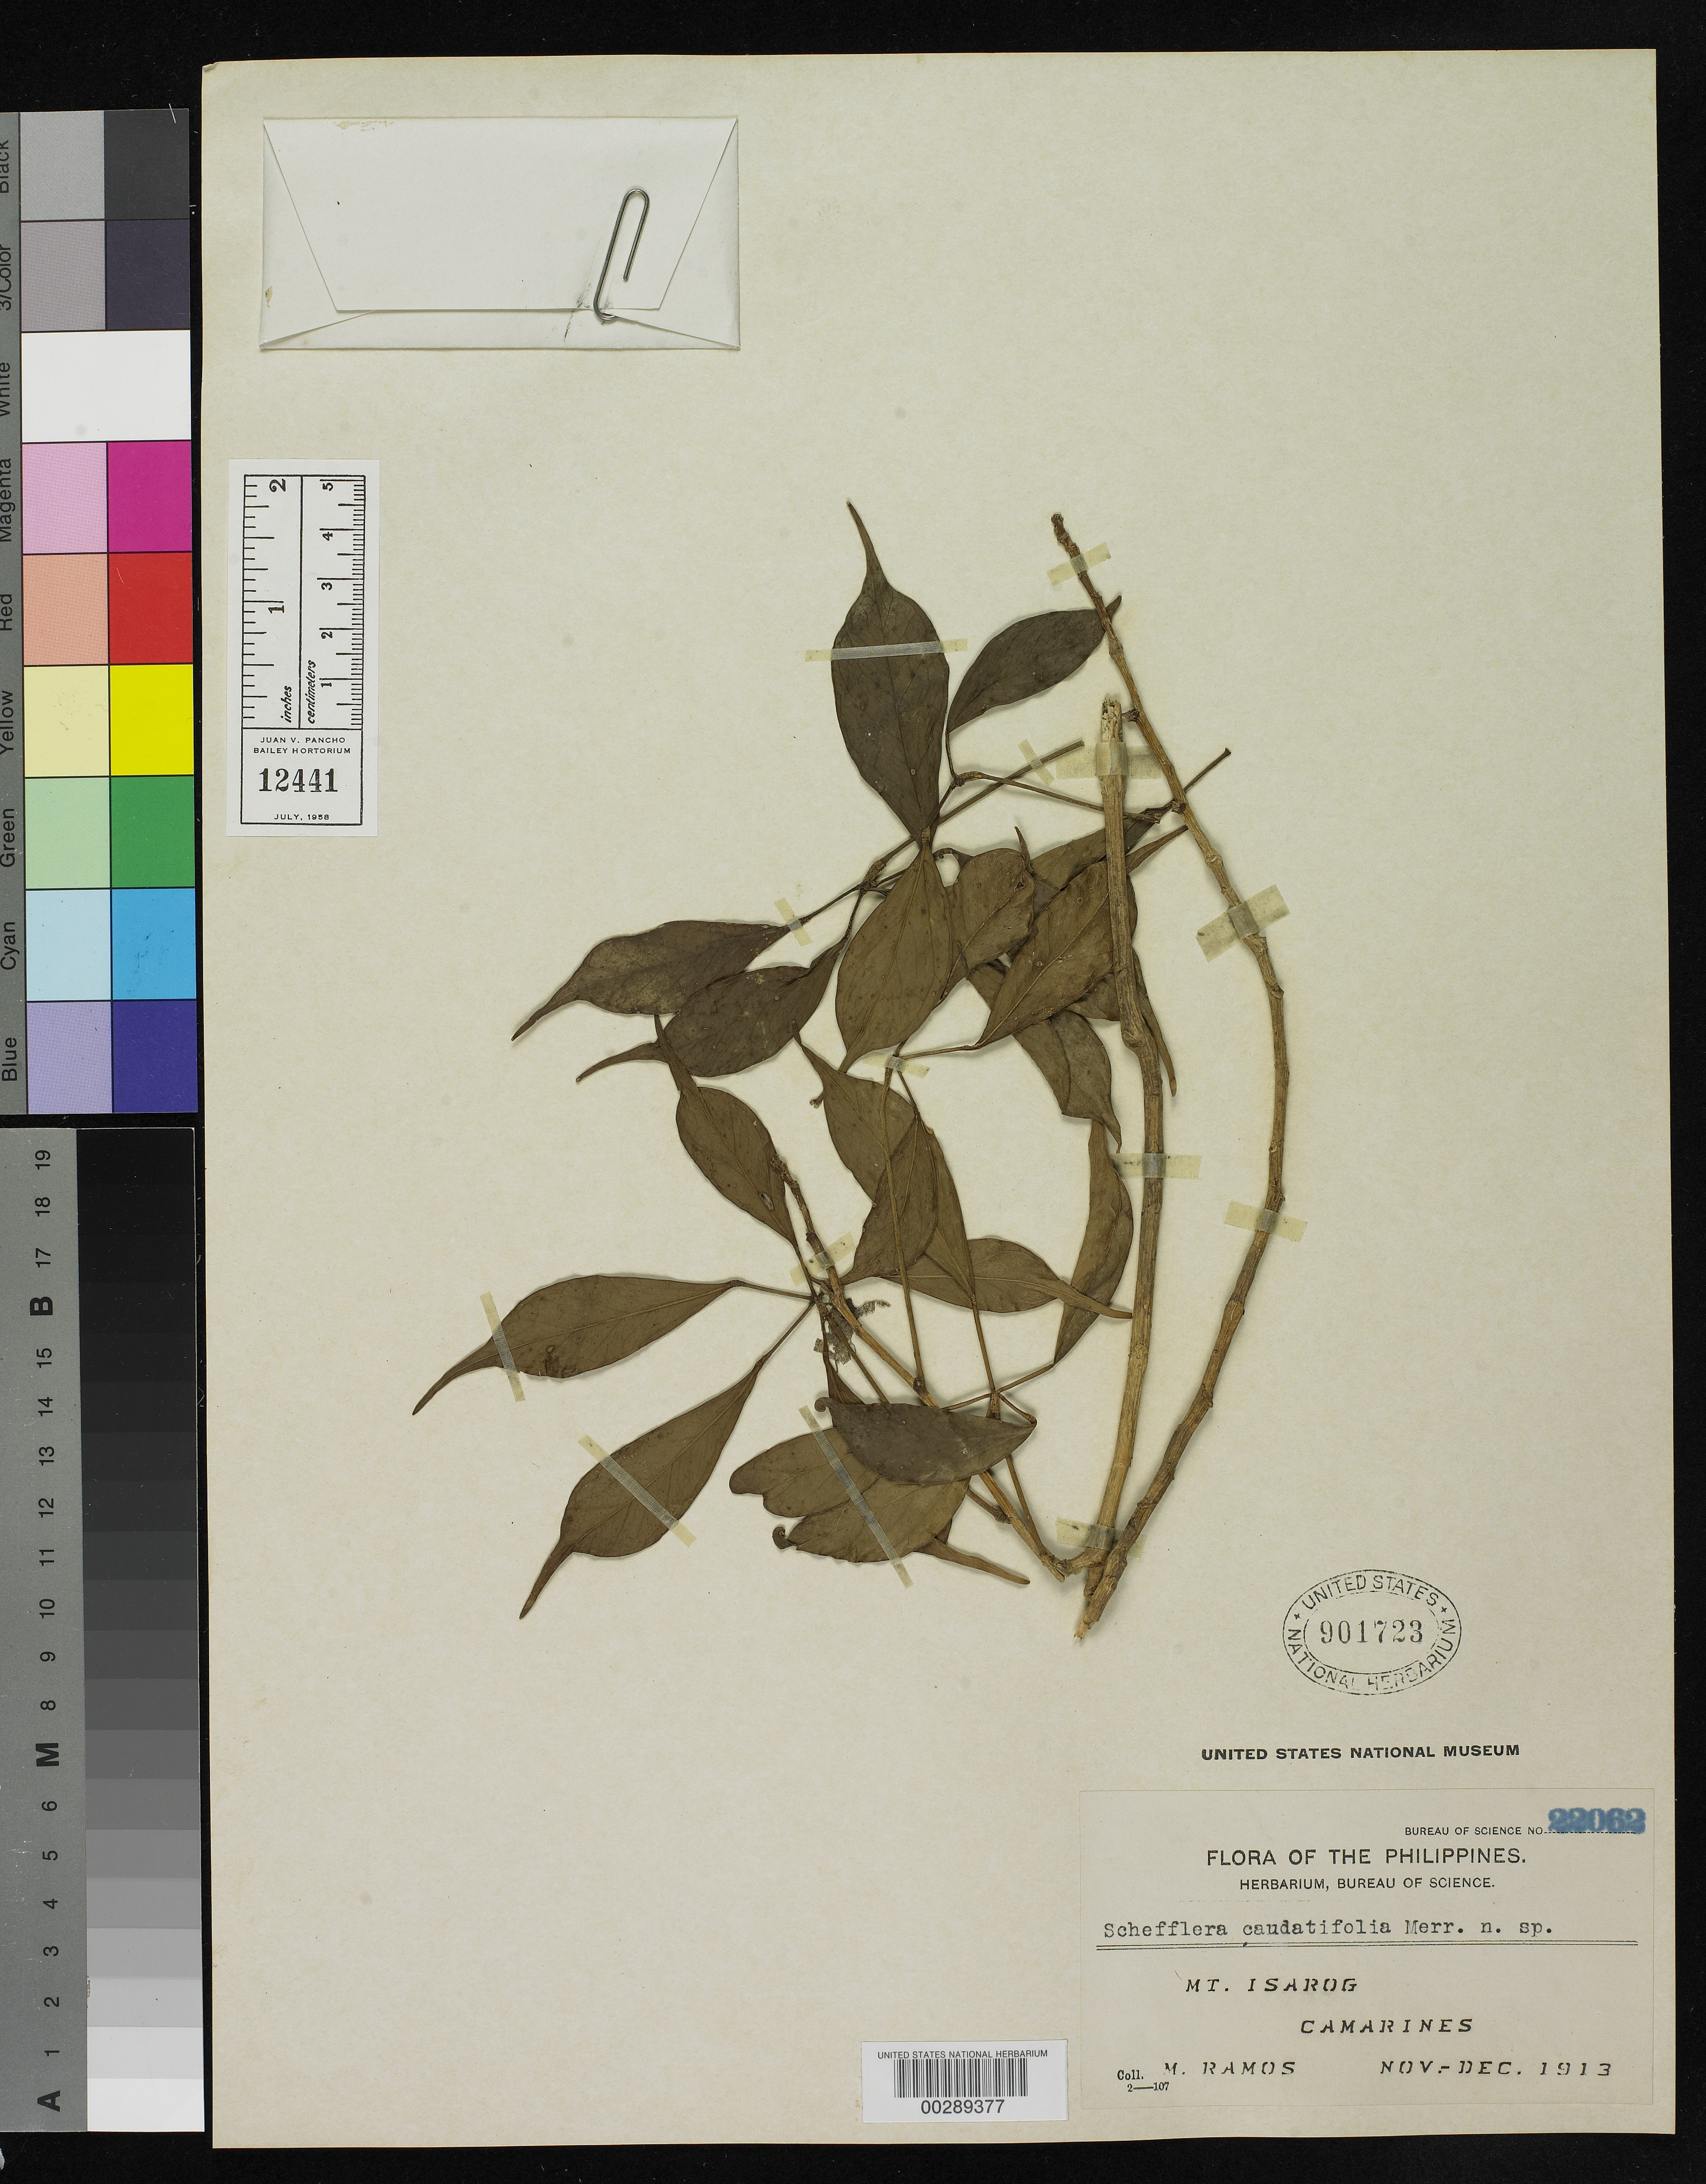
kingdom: Plantae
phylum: Tracheophyta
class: Magnoliopsida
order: Apiales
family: Araliaceae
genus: Schefflera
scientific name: Schefflera caudatifolia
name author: Merr.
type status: Type Collection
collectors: M. Ramos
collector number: Bur. Sci. 22062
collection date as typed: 08 Nov 1913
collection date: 1913-11-08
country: Philippines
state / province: Bicol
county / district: Camarines Sur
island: Luzon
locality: Mount Isarog.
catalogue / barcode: US 901723